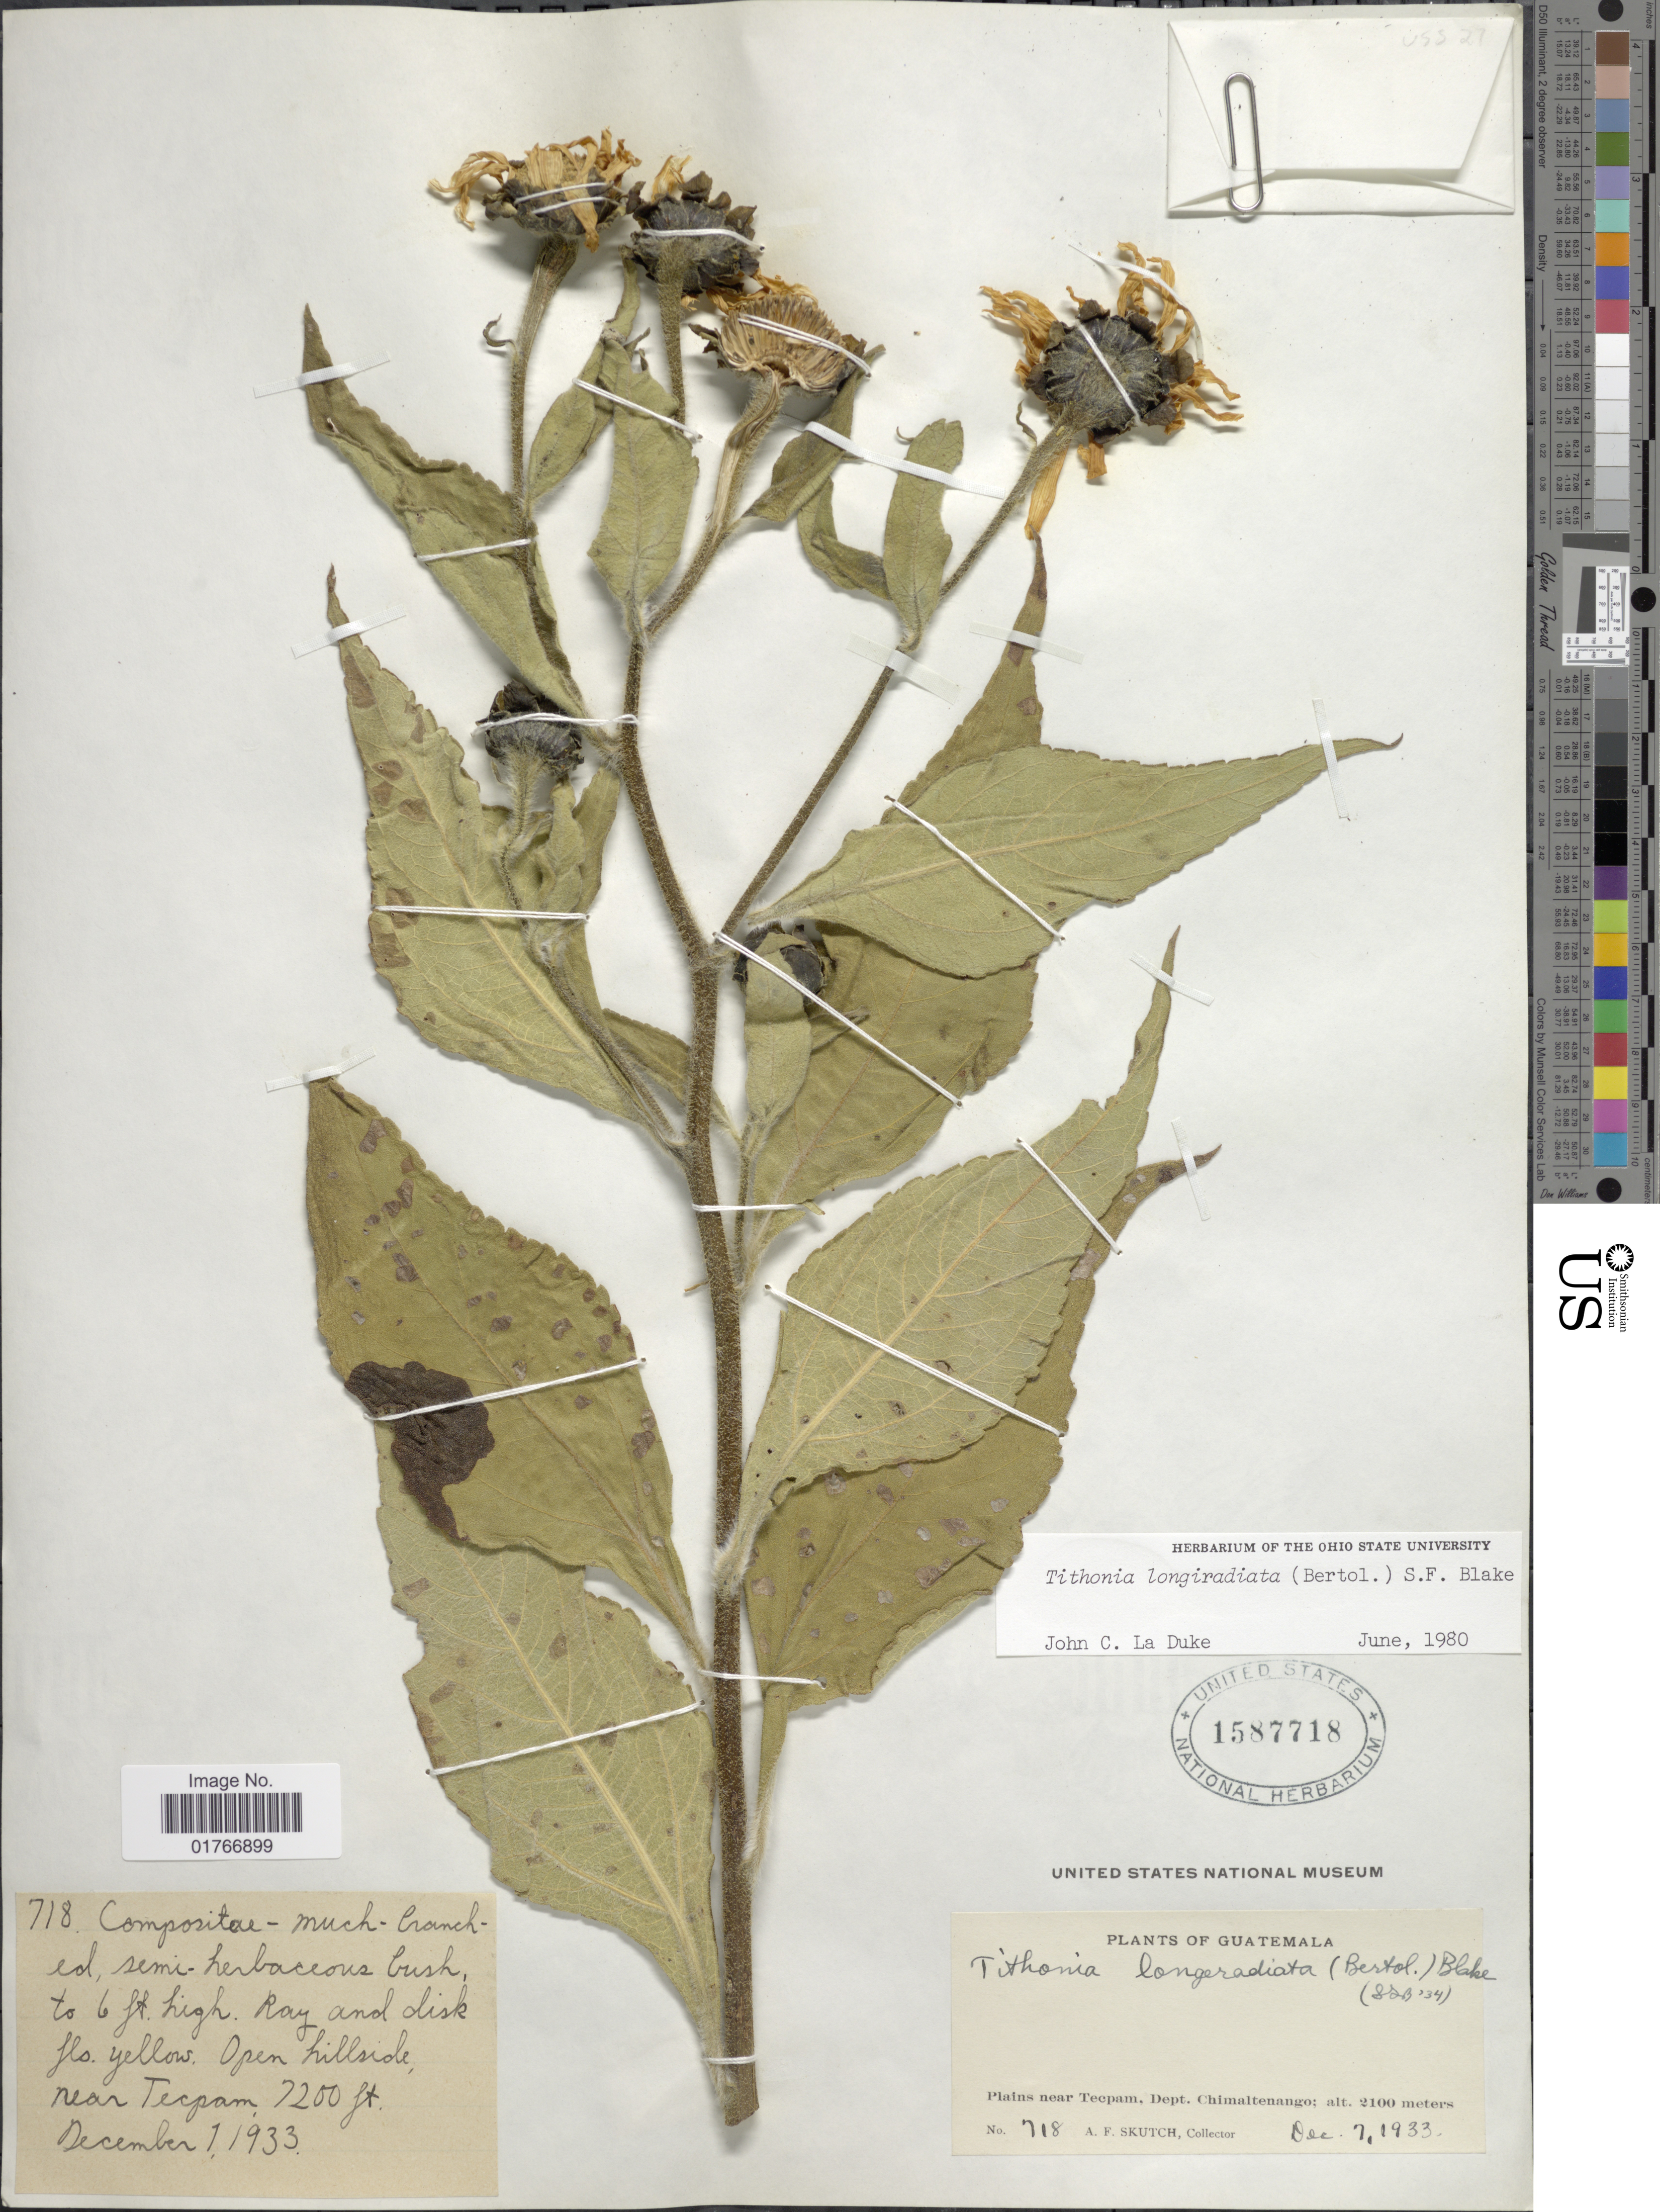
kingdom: Plantae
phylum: Tracheophyta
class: Magnoliopsida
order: Asterales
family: Asteraceae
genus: Tithonia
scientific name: Tithonia longiradiata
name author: (Bertol.) S.F. Blake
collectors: A. F. Skutch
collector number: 718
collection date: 1933-12-07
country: Guatemala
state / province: Chimaltenango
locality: Plains near Tecpam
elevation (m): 2100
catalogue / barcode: US 1587718